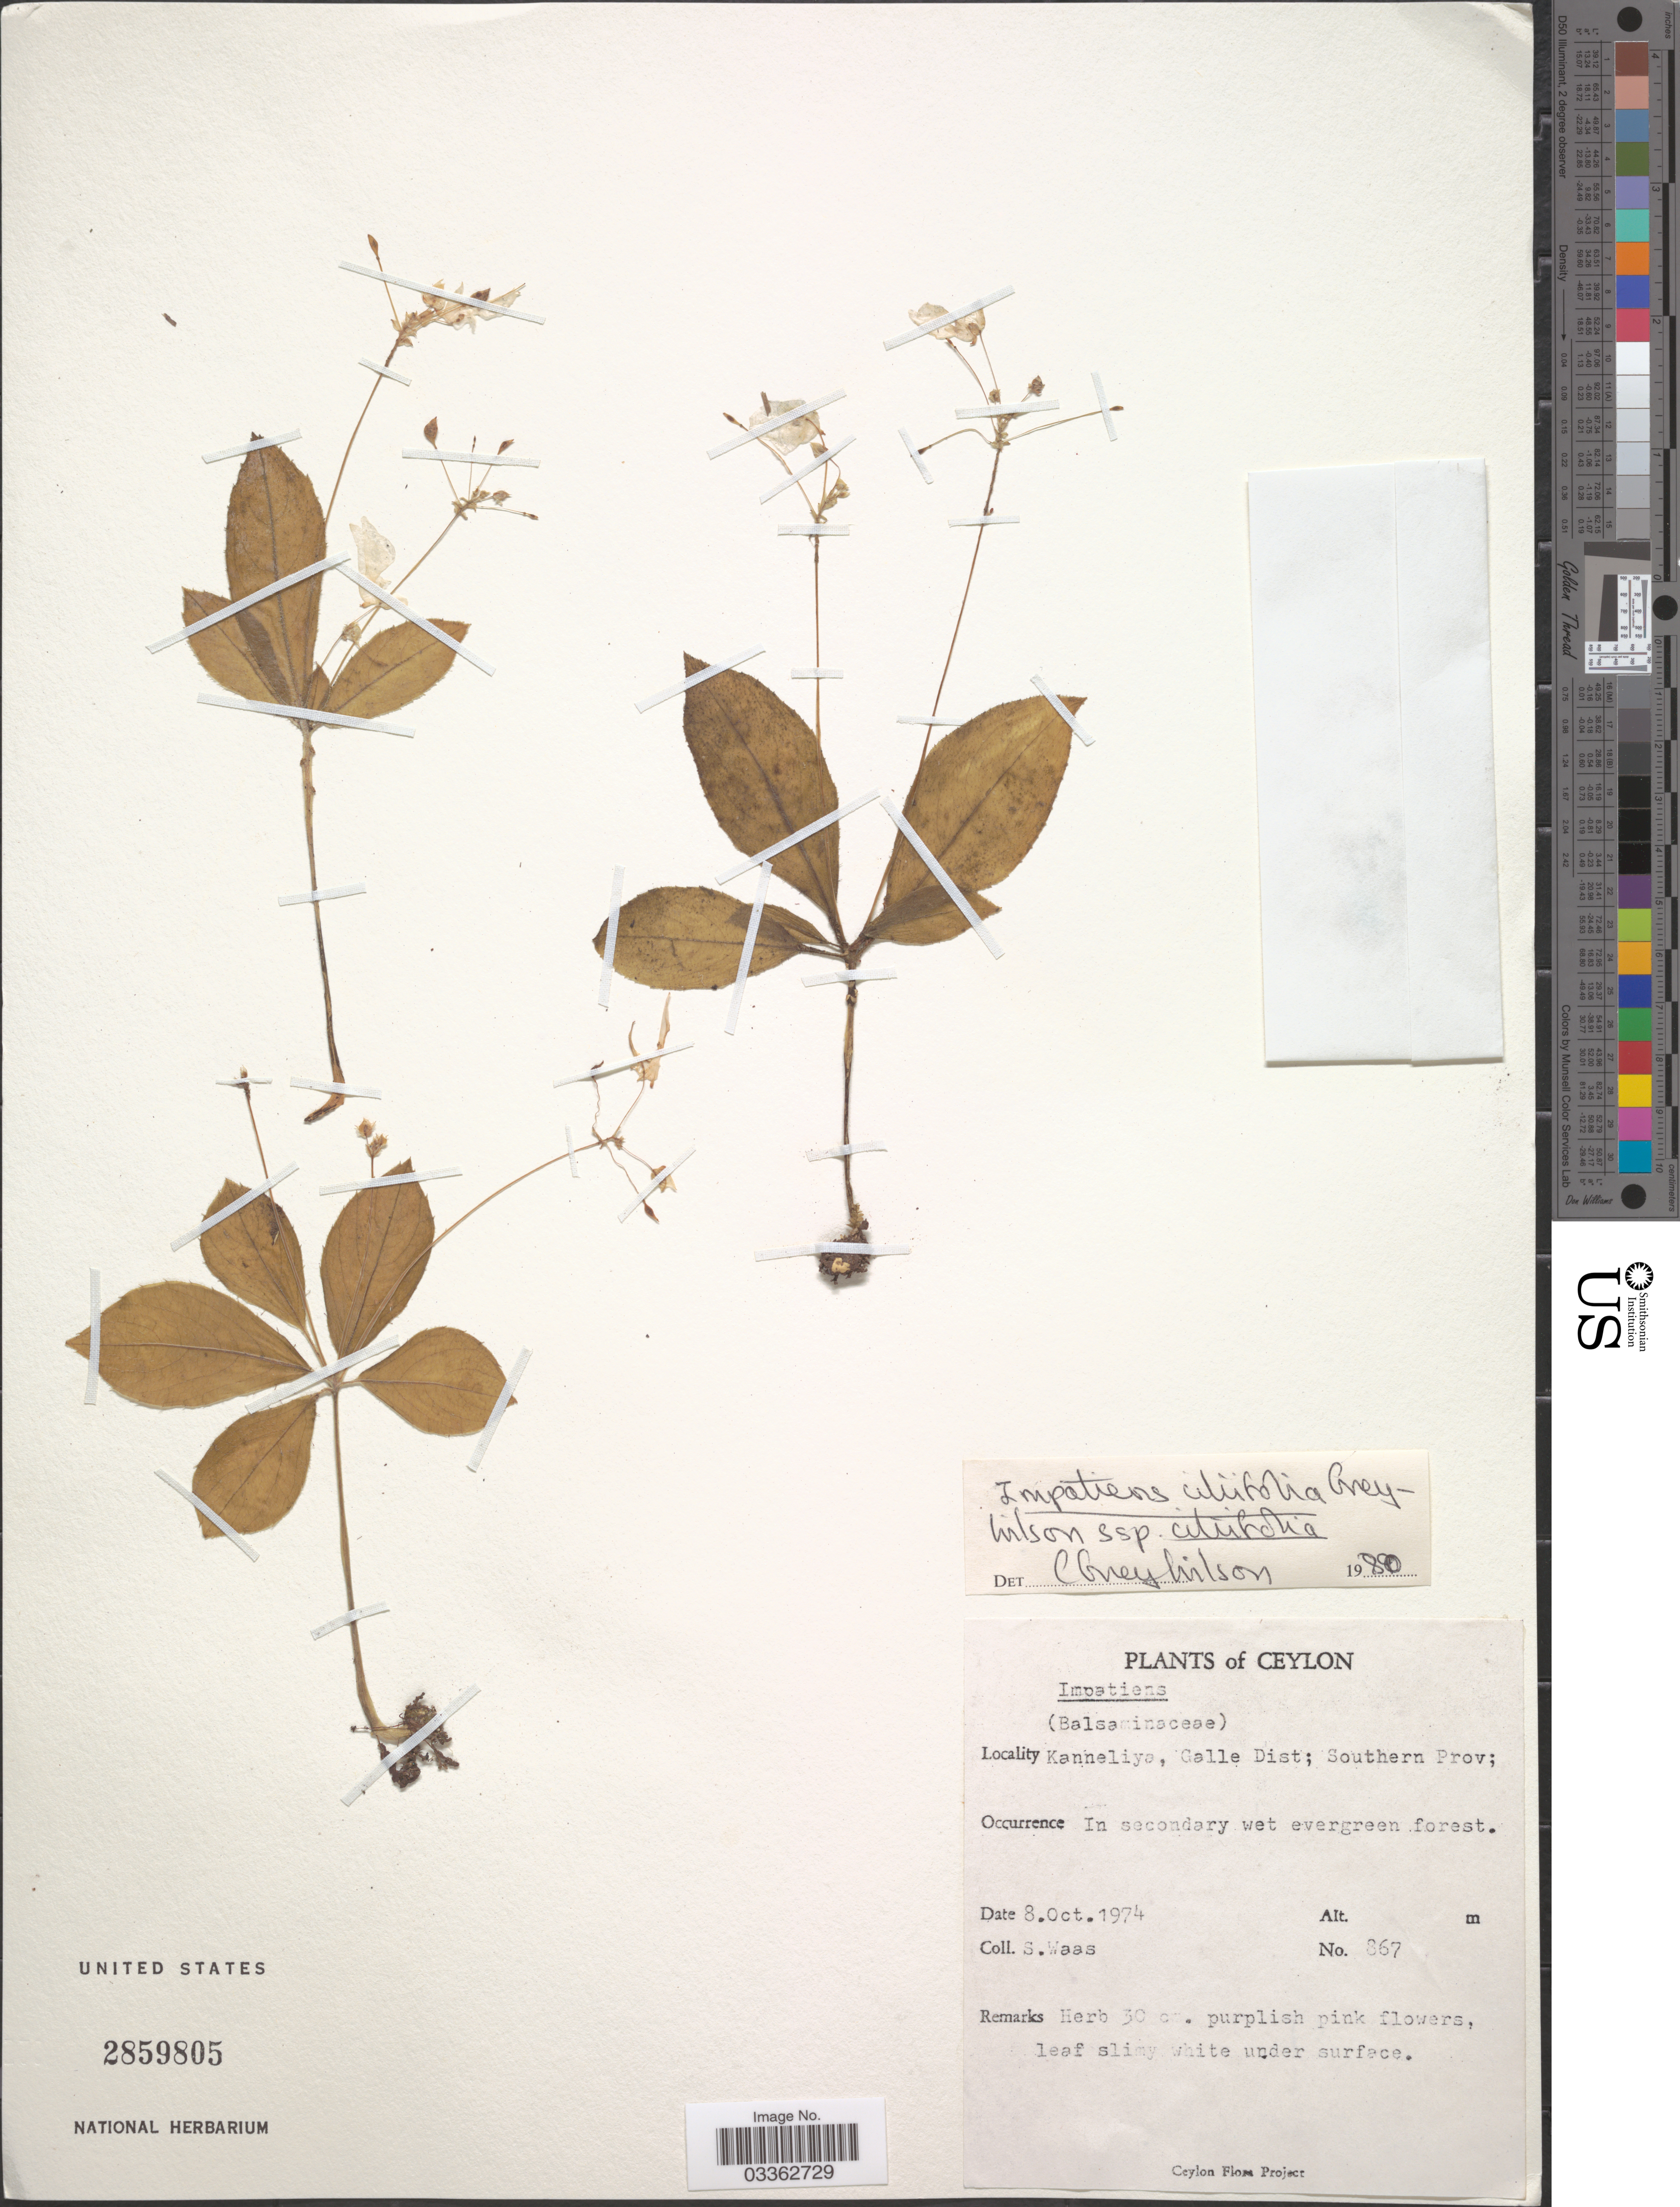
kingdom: Plantae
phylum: Tracheophyta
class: Magnoliopsida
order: Ericales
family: Balsaminaceae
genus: Impatiens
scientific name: Impatiens ciliifolia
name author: Grey-Wilson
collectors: S. Waas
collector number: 867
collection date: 1974-10-08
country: Sri Lanka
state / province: Southern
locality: Ceylon. Kanneliya, Galle Dist.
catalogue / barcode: US 2859805